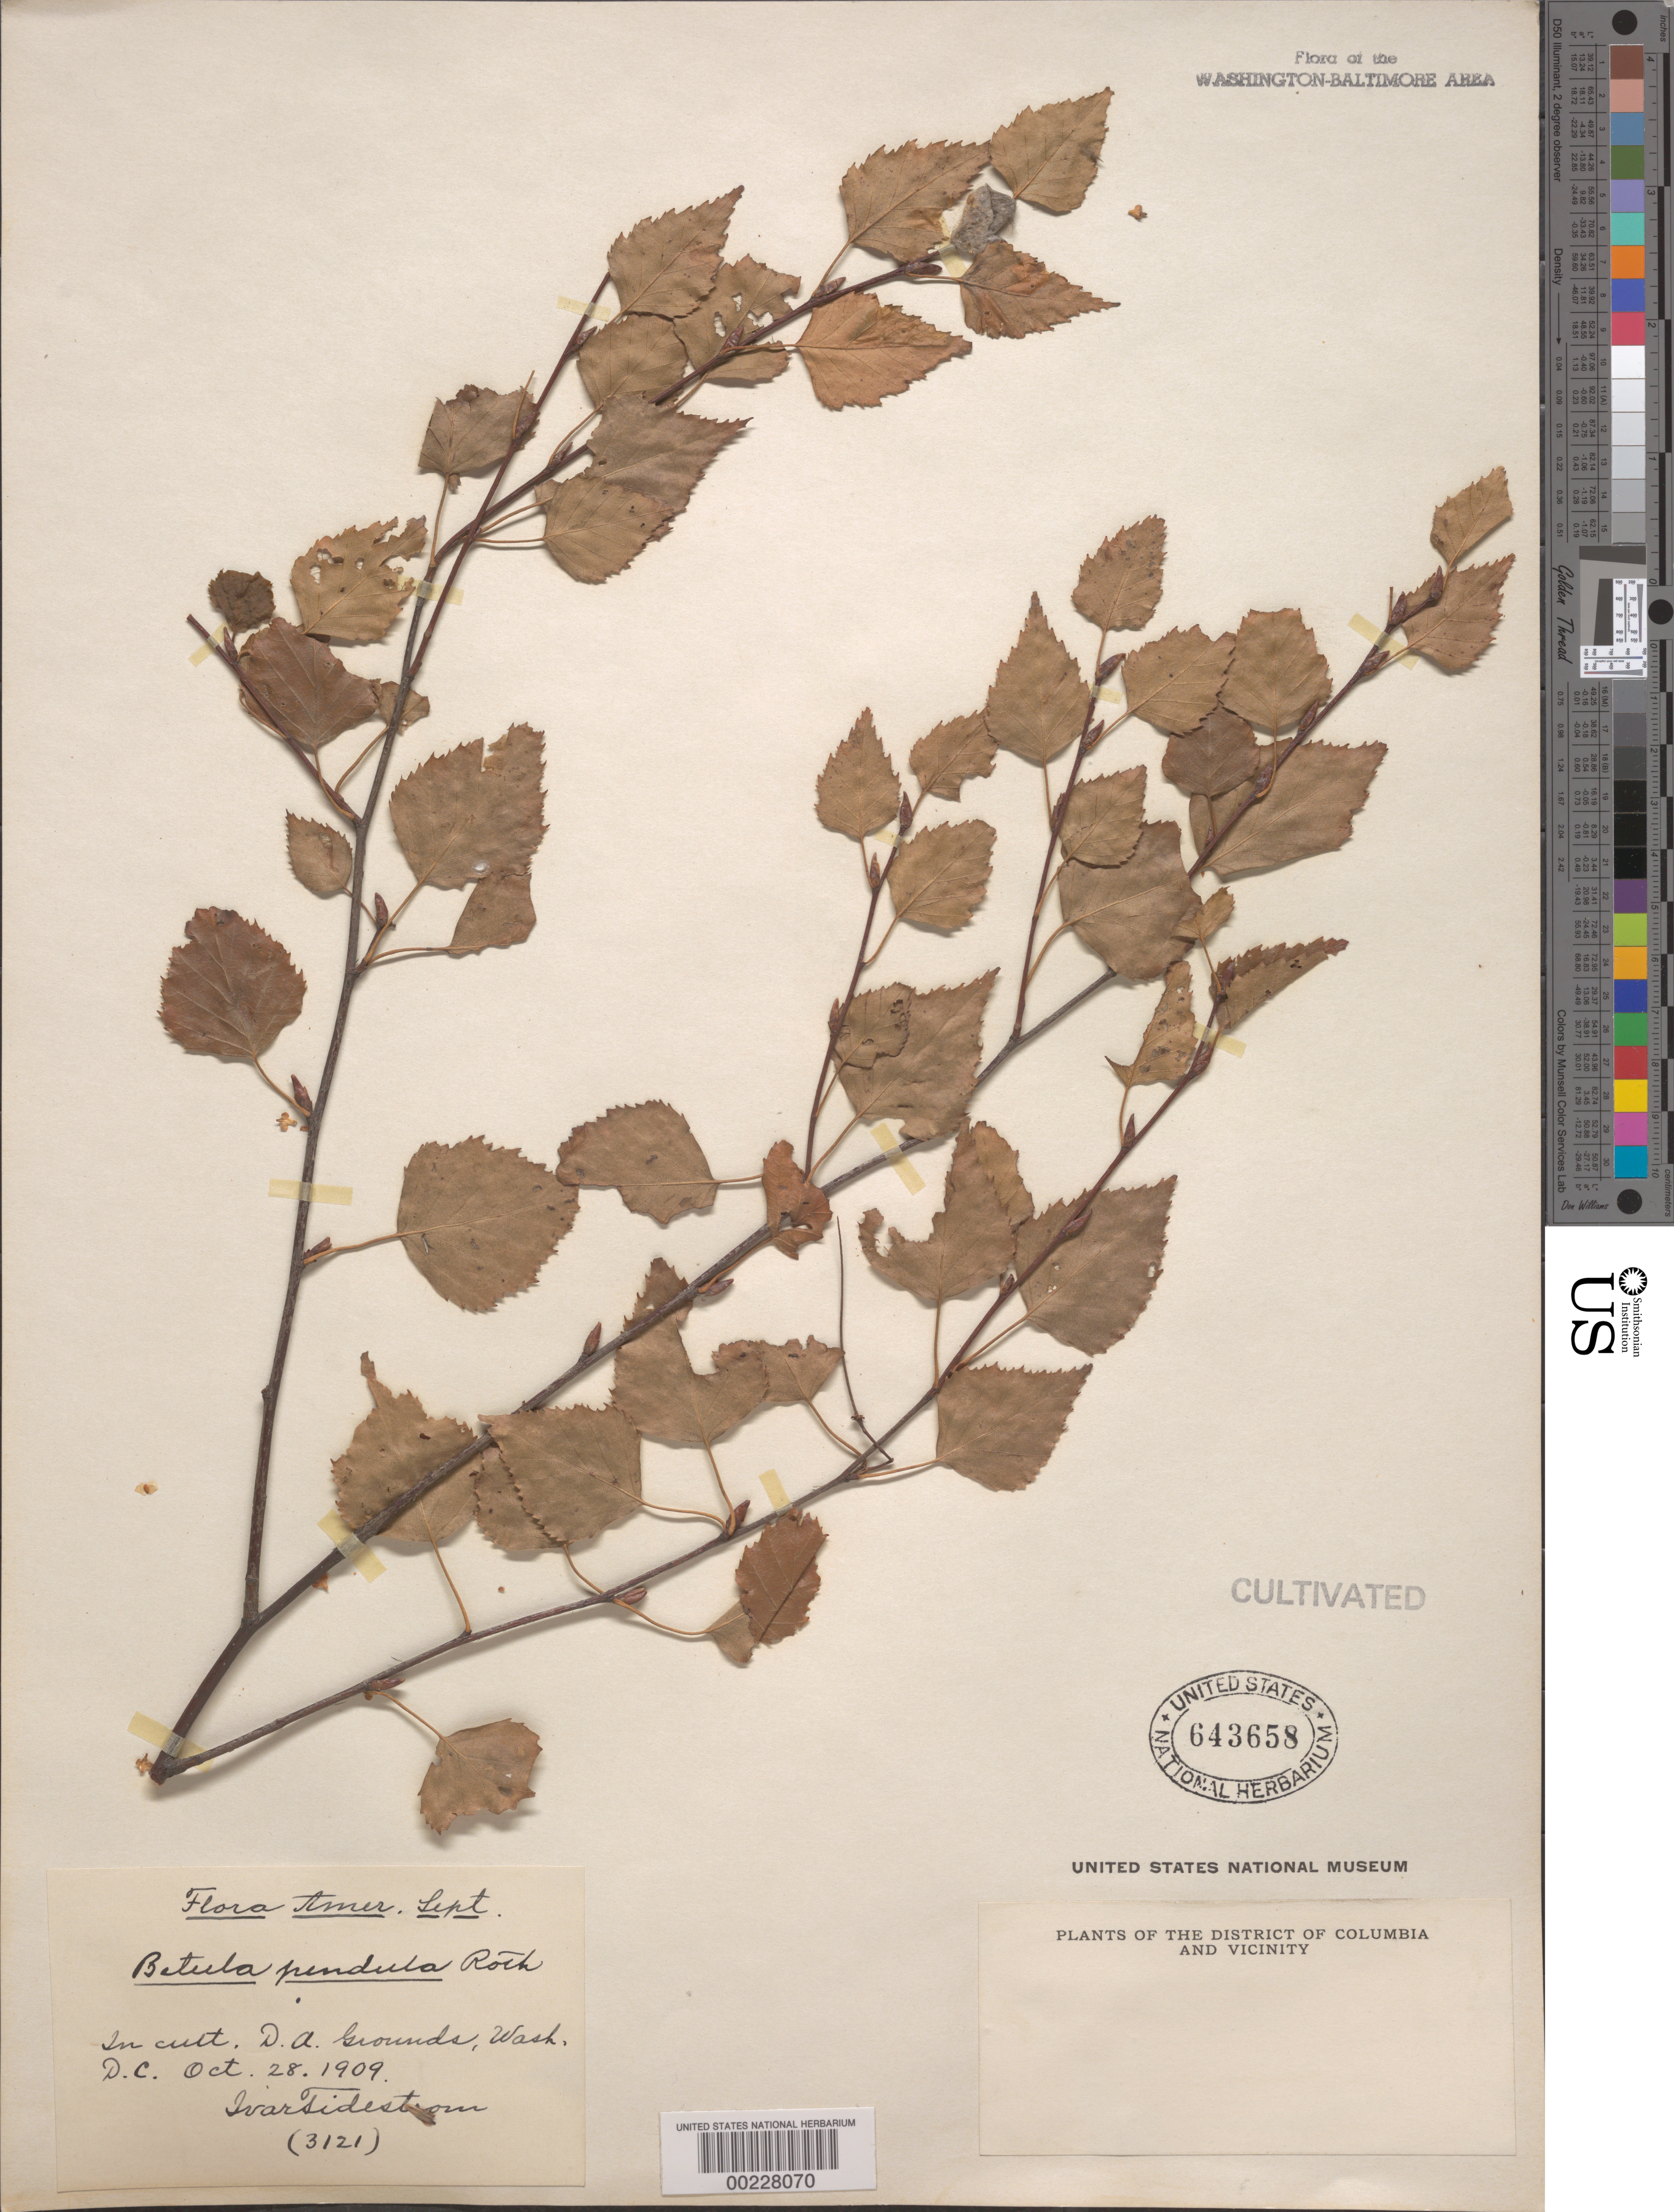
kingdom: Plantae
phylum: Tracheophyta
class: Magnoliopsida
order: Fagales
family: Betulaceae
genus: Betula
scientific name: Betula pendula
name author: Roth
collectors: I. F. Tidestrom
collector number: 3121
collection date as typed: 28 Oct 1909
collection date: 1909-10-28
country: United States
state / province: District of Columbia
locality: Agricultural grounds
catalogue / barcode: US 643658